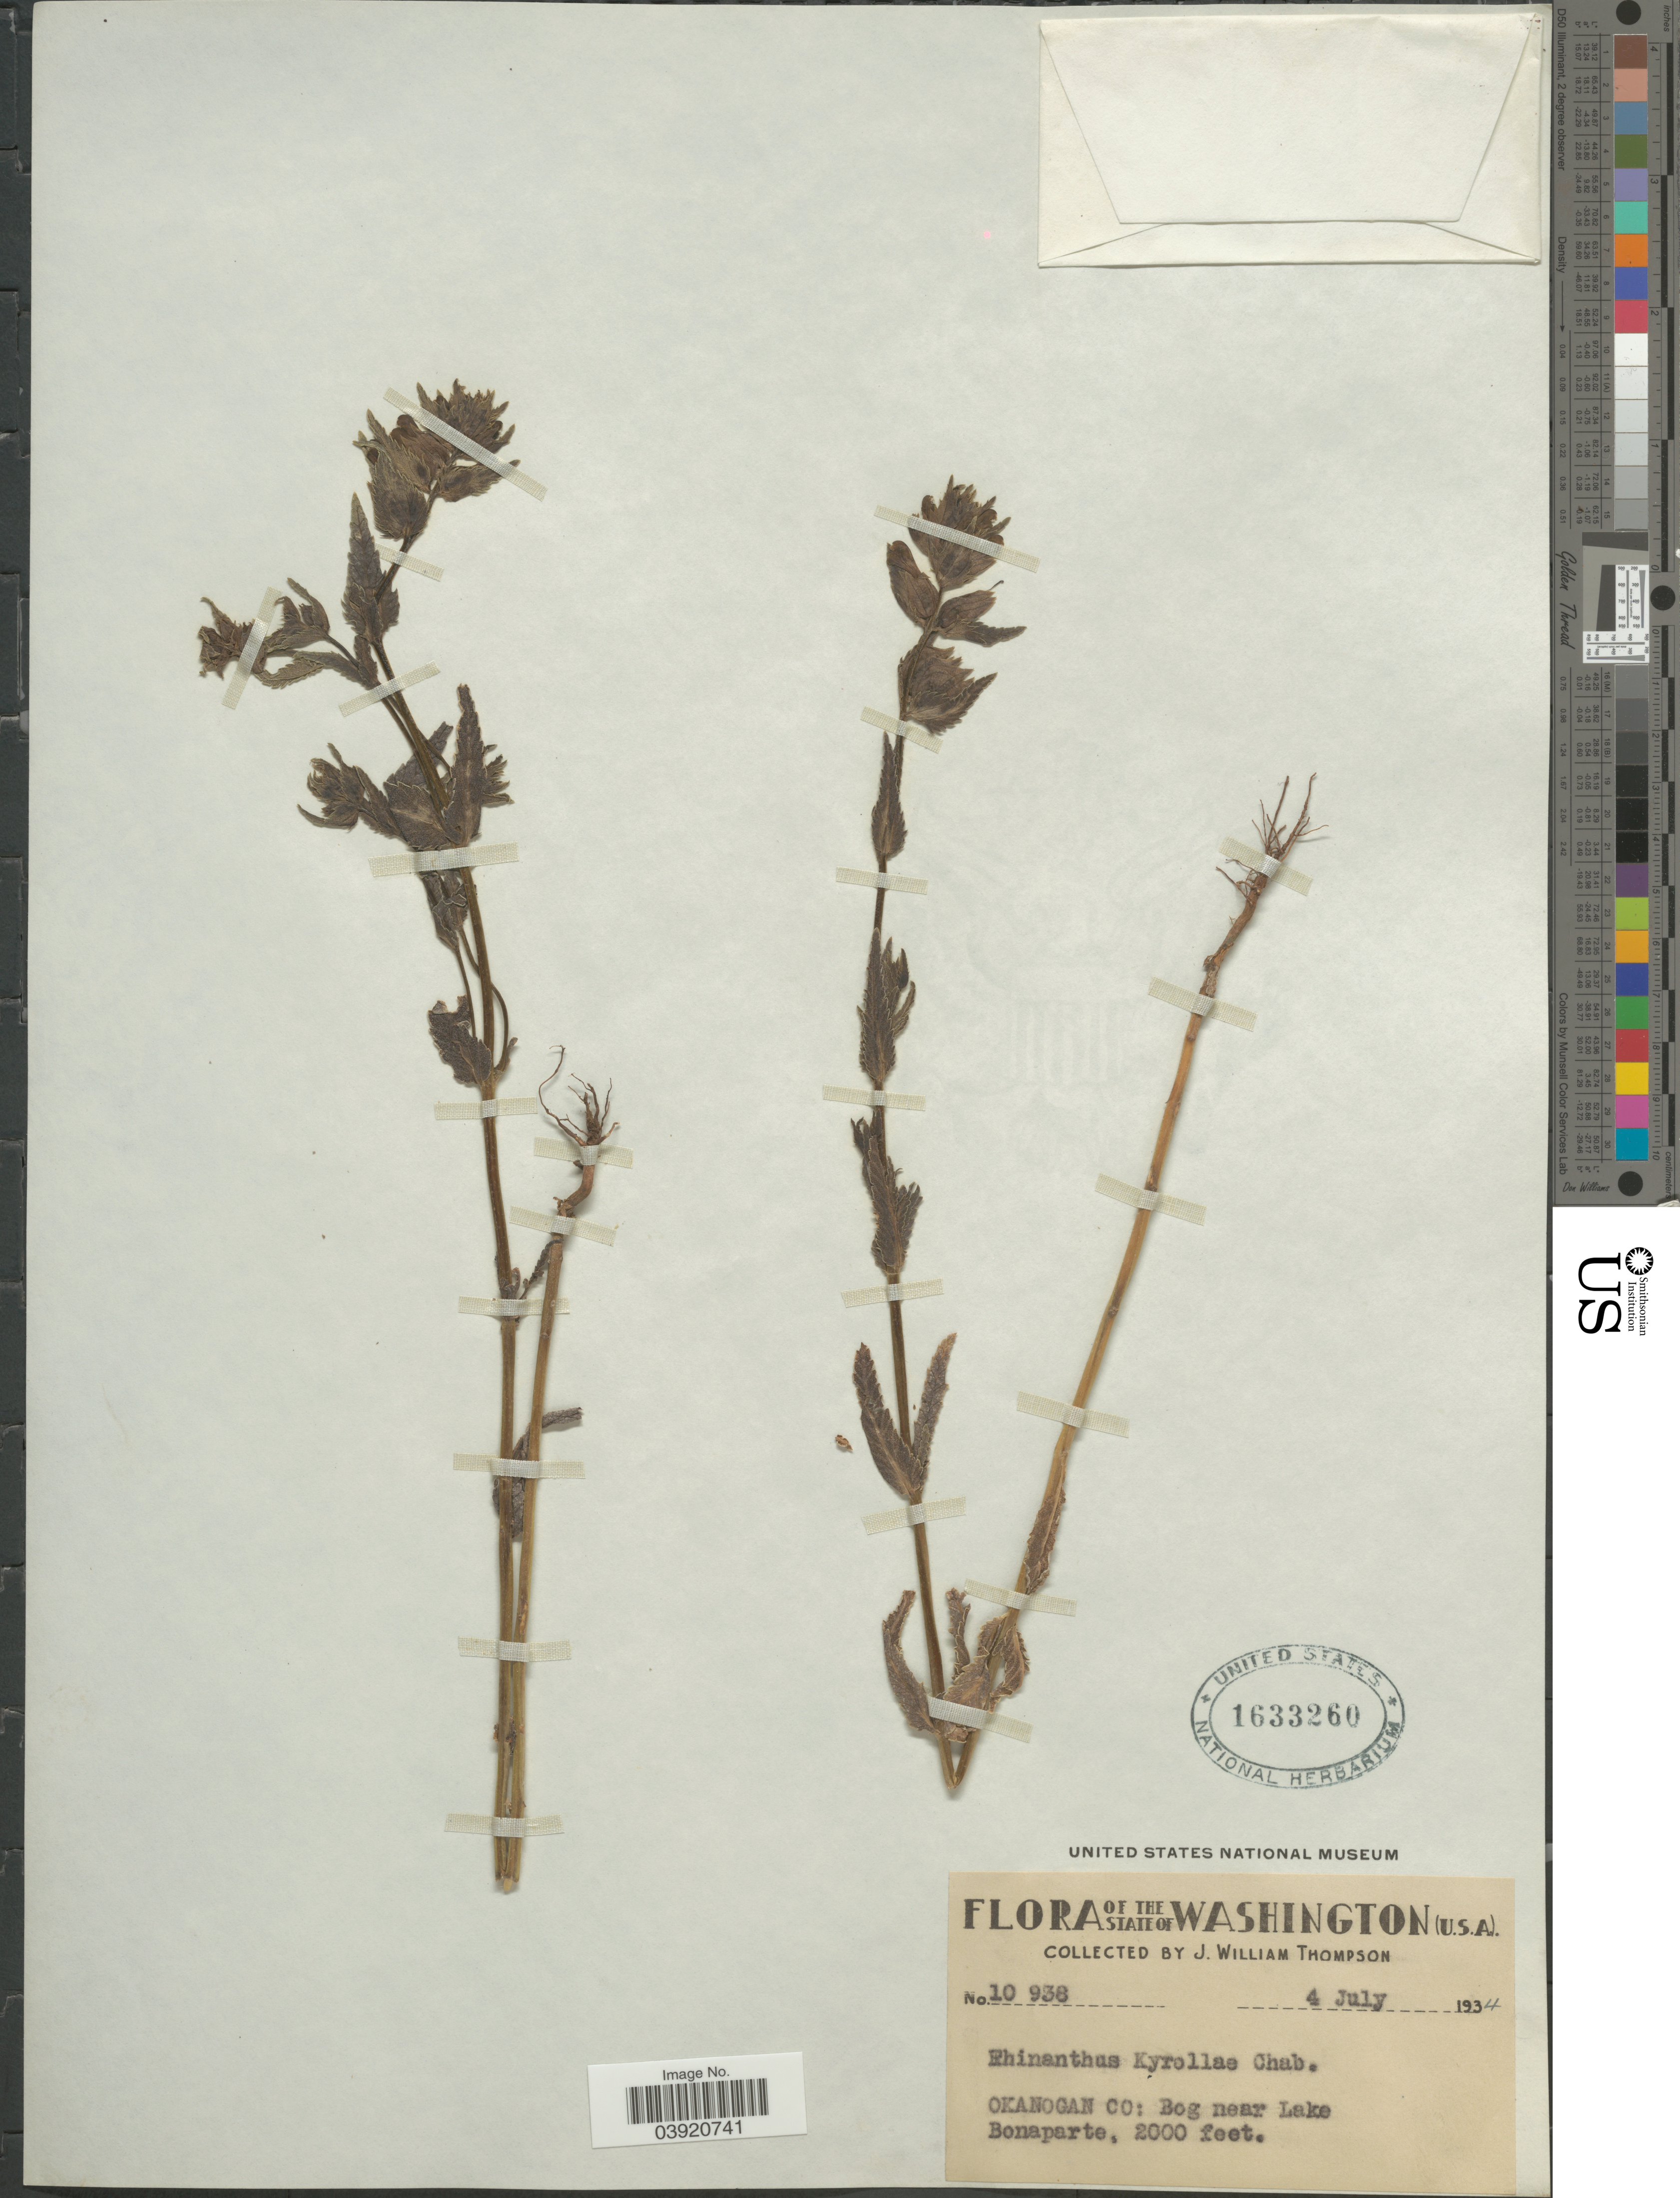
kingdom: Plantae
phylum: Tracheophyta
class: Magnoliopsida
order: Lamiales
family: Orobanchaceae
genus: Rhinanthus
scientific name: Rhinanthus kyrollae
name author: Chabert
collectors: J. W. Thompson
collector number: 10938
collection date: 1934-07-04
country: United States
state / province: Washington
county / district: Okanogan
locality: Okanogan Co: Bog near Lake Bonaparte.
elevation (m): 610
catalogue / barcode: US 1633260